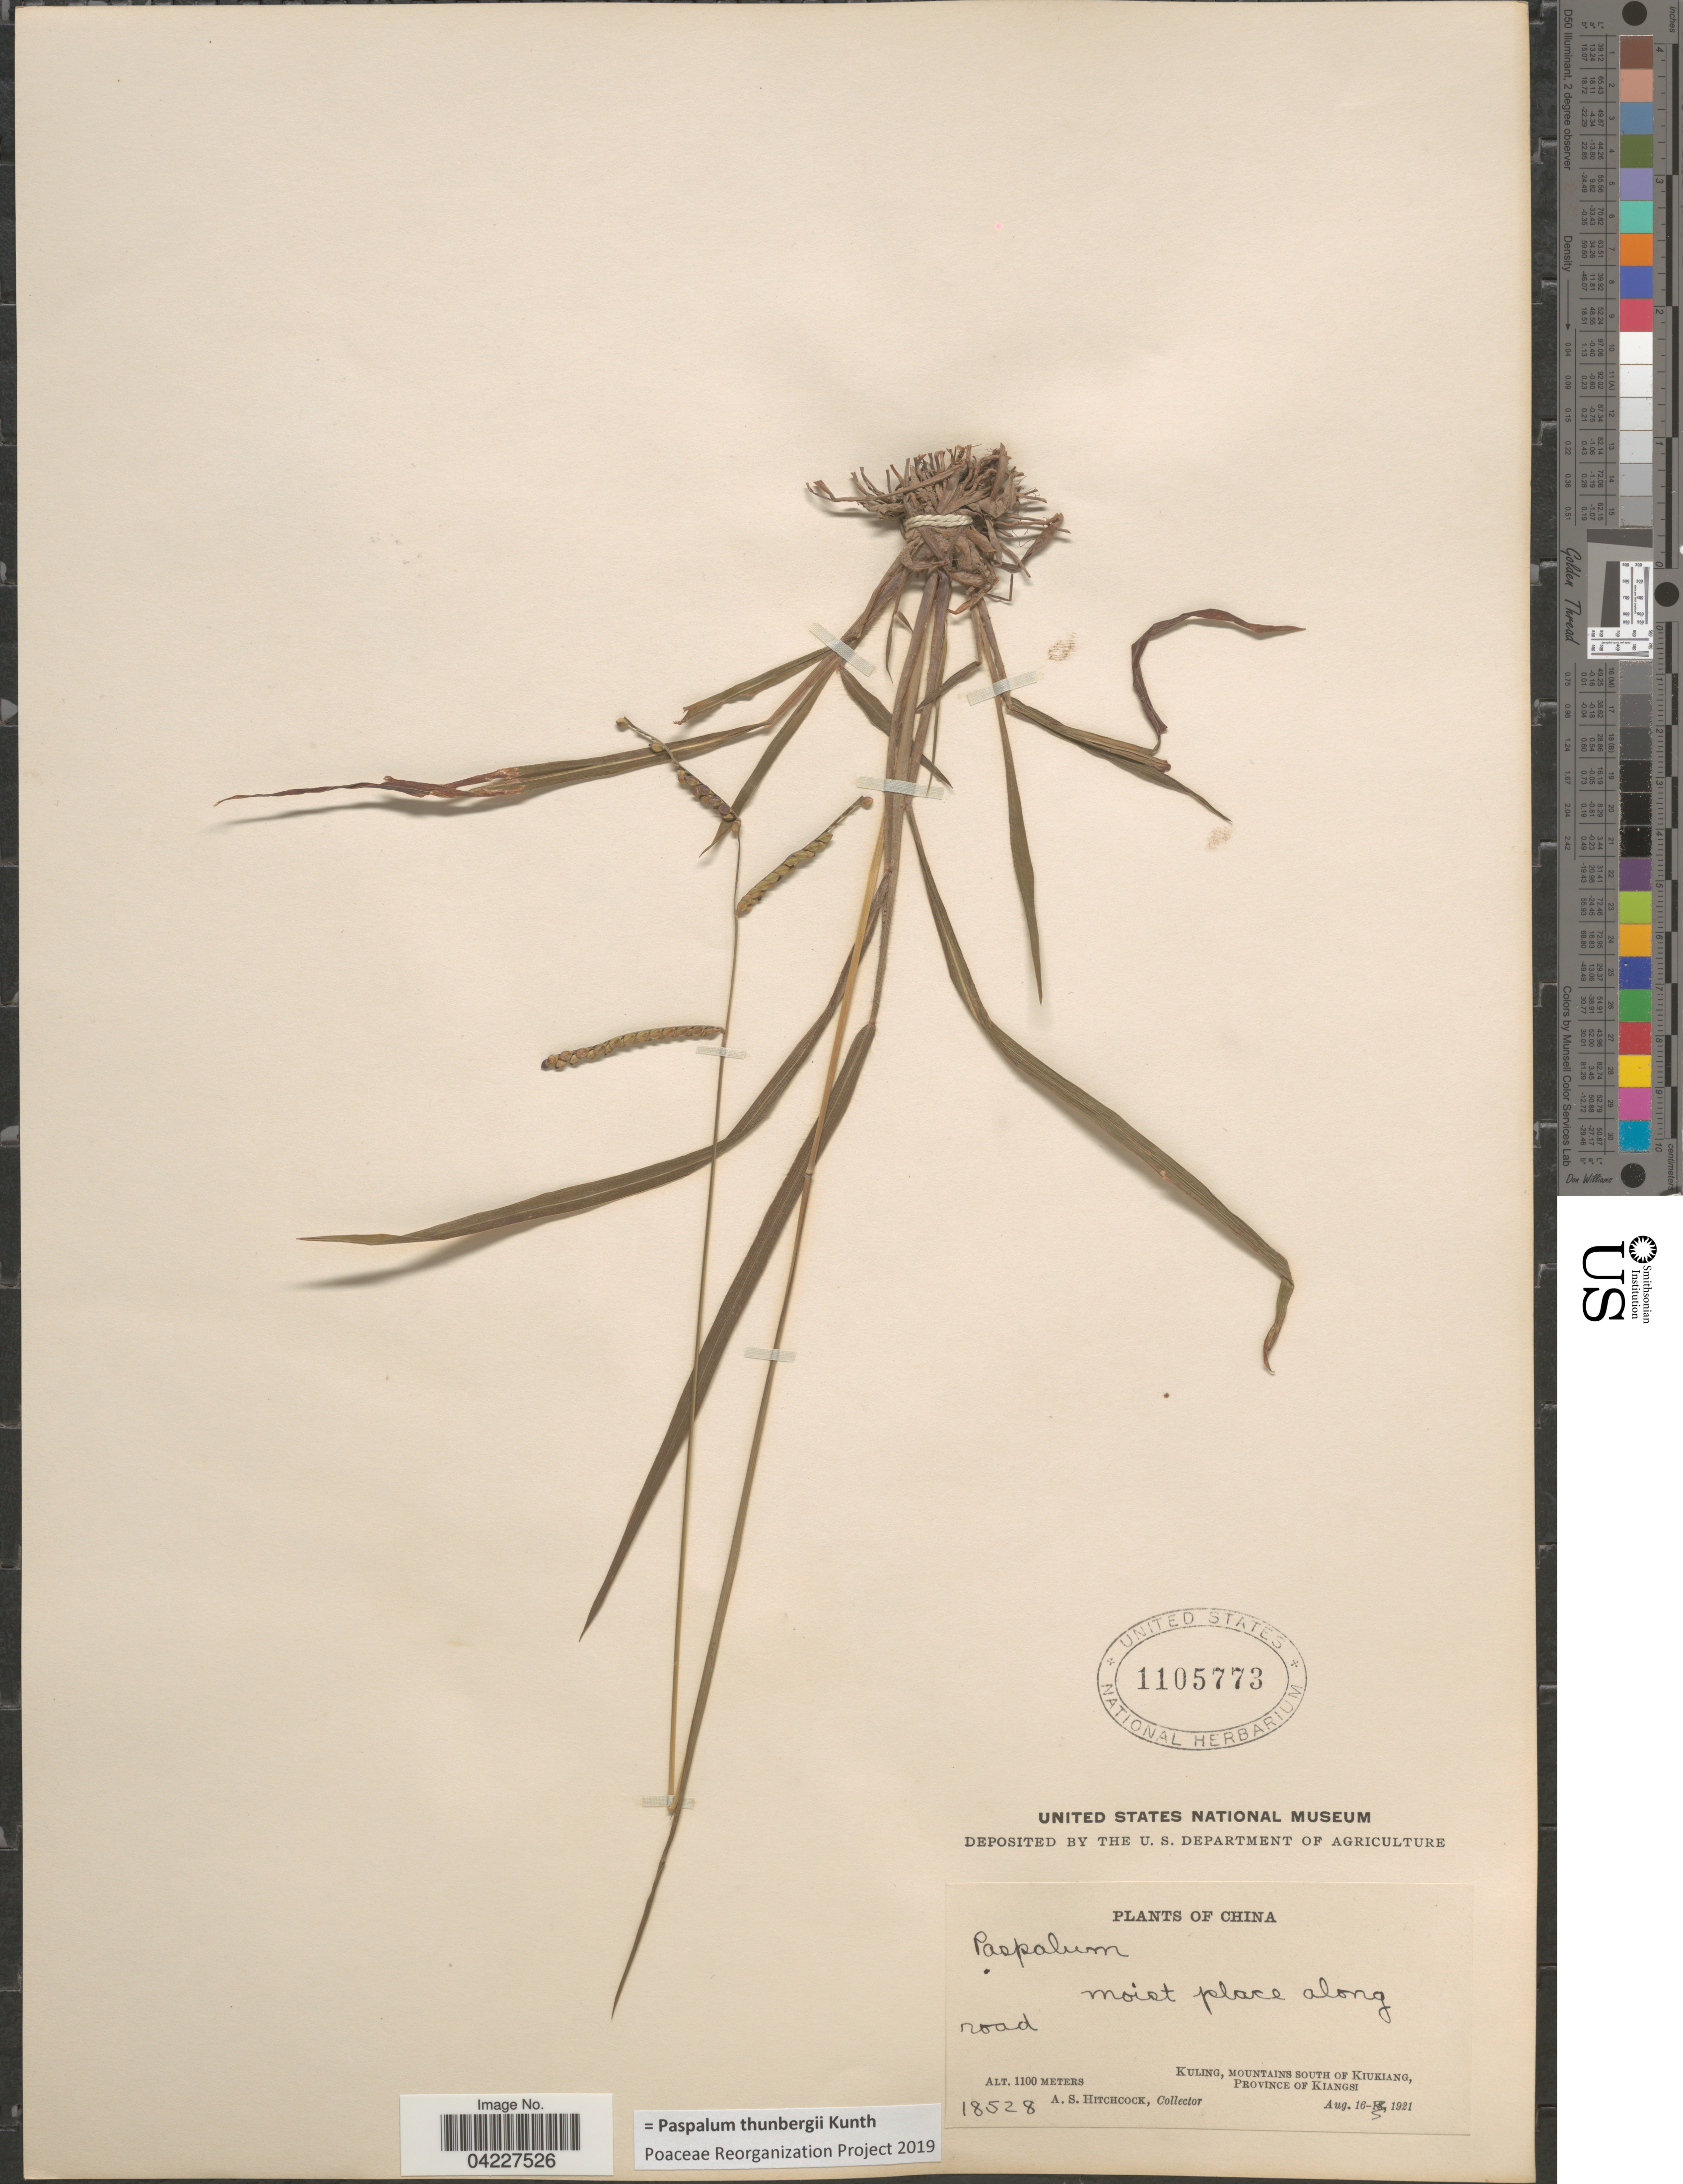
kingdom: Plantae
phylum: Tracheophyta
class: Liliopsida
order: Poales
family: Poaceae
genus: Paspalum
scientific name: Paspalum thunbergii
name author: Kunth ex Steud.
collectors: A. S. Hitchcock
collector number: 18528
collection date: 1921-08-16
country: China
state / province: Jiangxi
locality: Kuling, Mountains South of Kiukiang, Province of Kiangsi.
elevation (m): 1100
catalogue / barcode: US 1105773